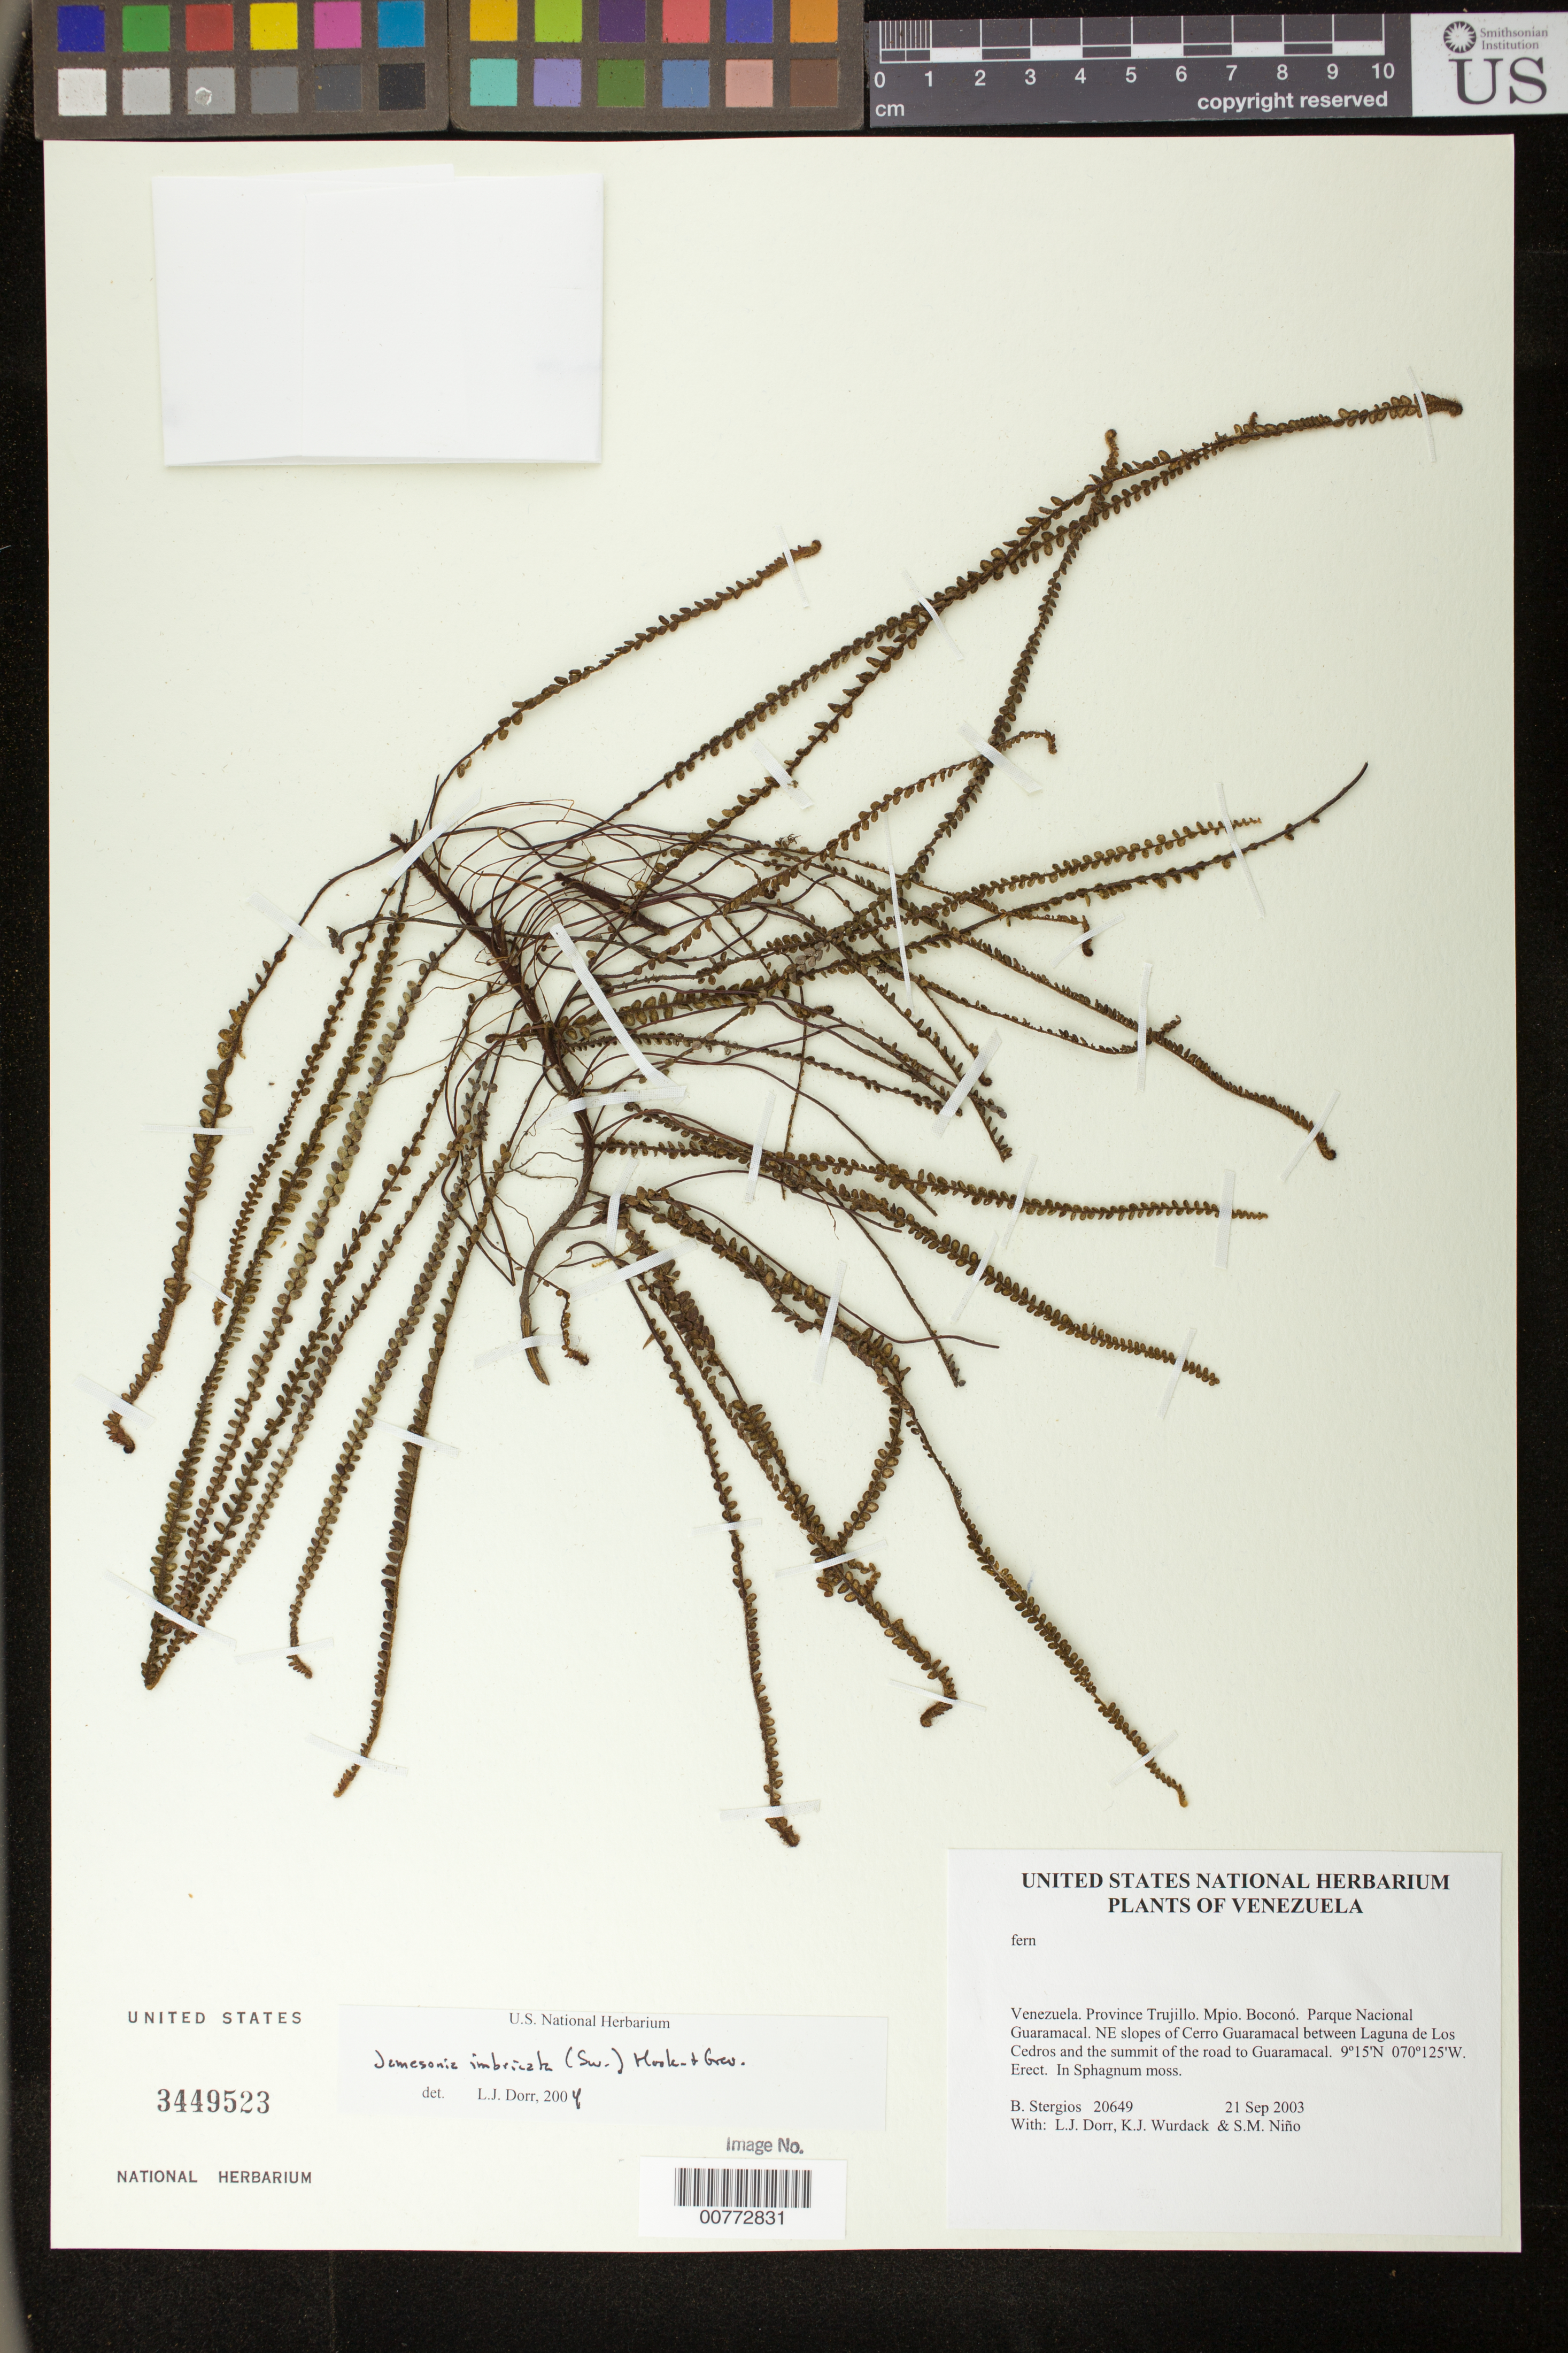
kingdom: Plantae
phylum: Tracheophyta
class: Polypodiopsida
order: Polypodiales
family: Pteridaceae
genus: Jamesonia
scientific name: Jamesonia imbricata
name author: (Sw.) Hook. & Grev.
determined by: Dorr, L. J., (BOT), Smithsonian Institution - National Museum of Natural History (UNITED STATES)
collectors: B. G. Stergios, L. J. Dorr, K. Wurdack & S. M. Niño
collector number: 20649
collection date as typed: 21 Sep 2003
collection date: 2003-09-21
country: Venezuela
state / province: Trujillo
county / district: Boconó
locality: Parque Nacional Guaramacal. NE slopes of Cerro Guaramacal between Laguna de Los Cedros and the summit of the road to Guaramacal.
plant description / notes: PORT, US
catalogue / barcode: US 3449523